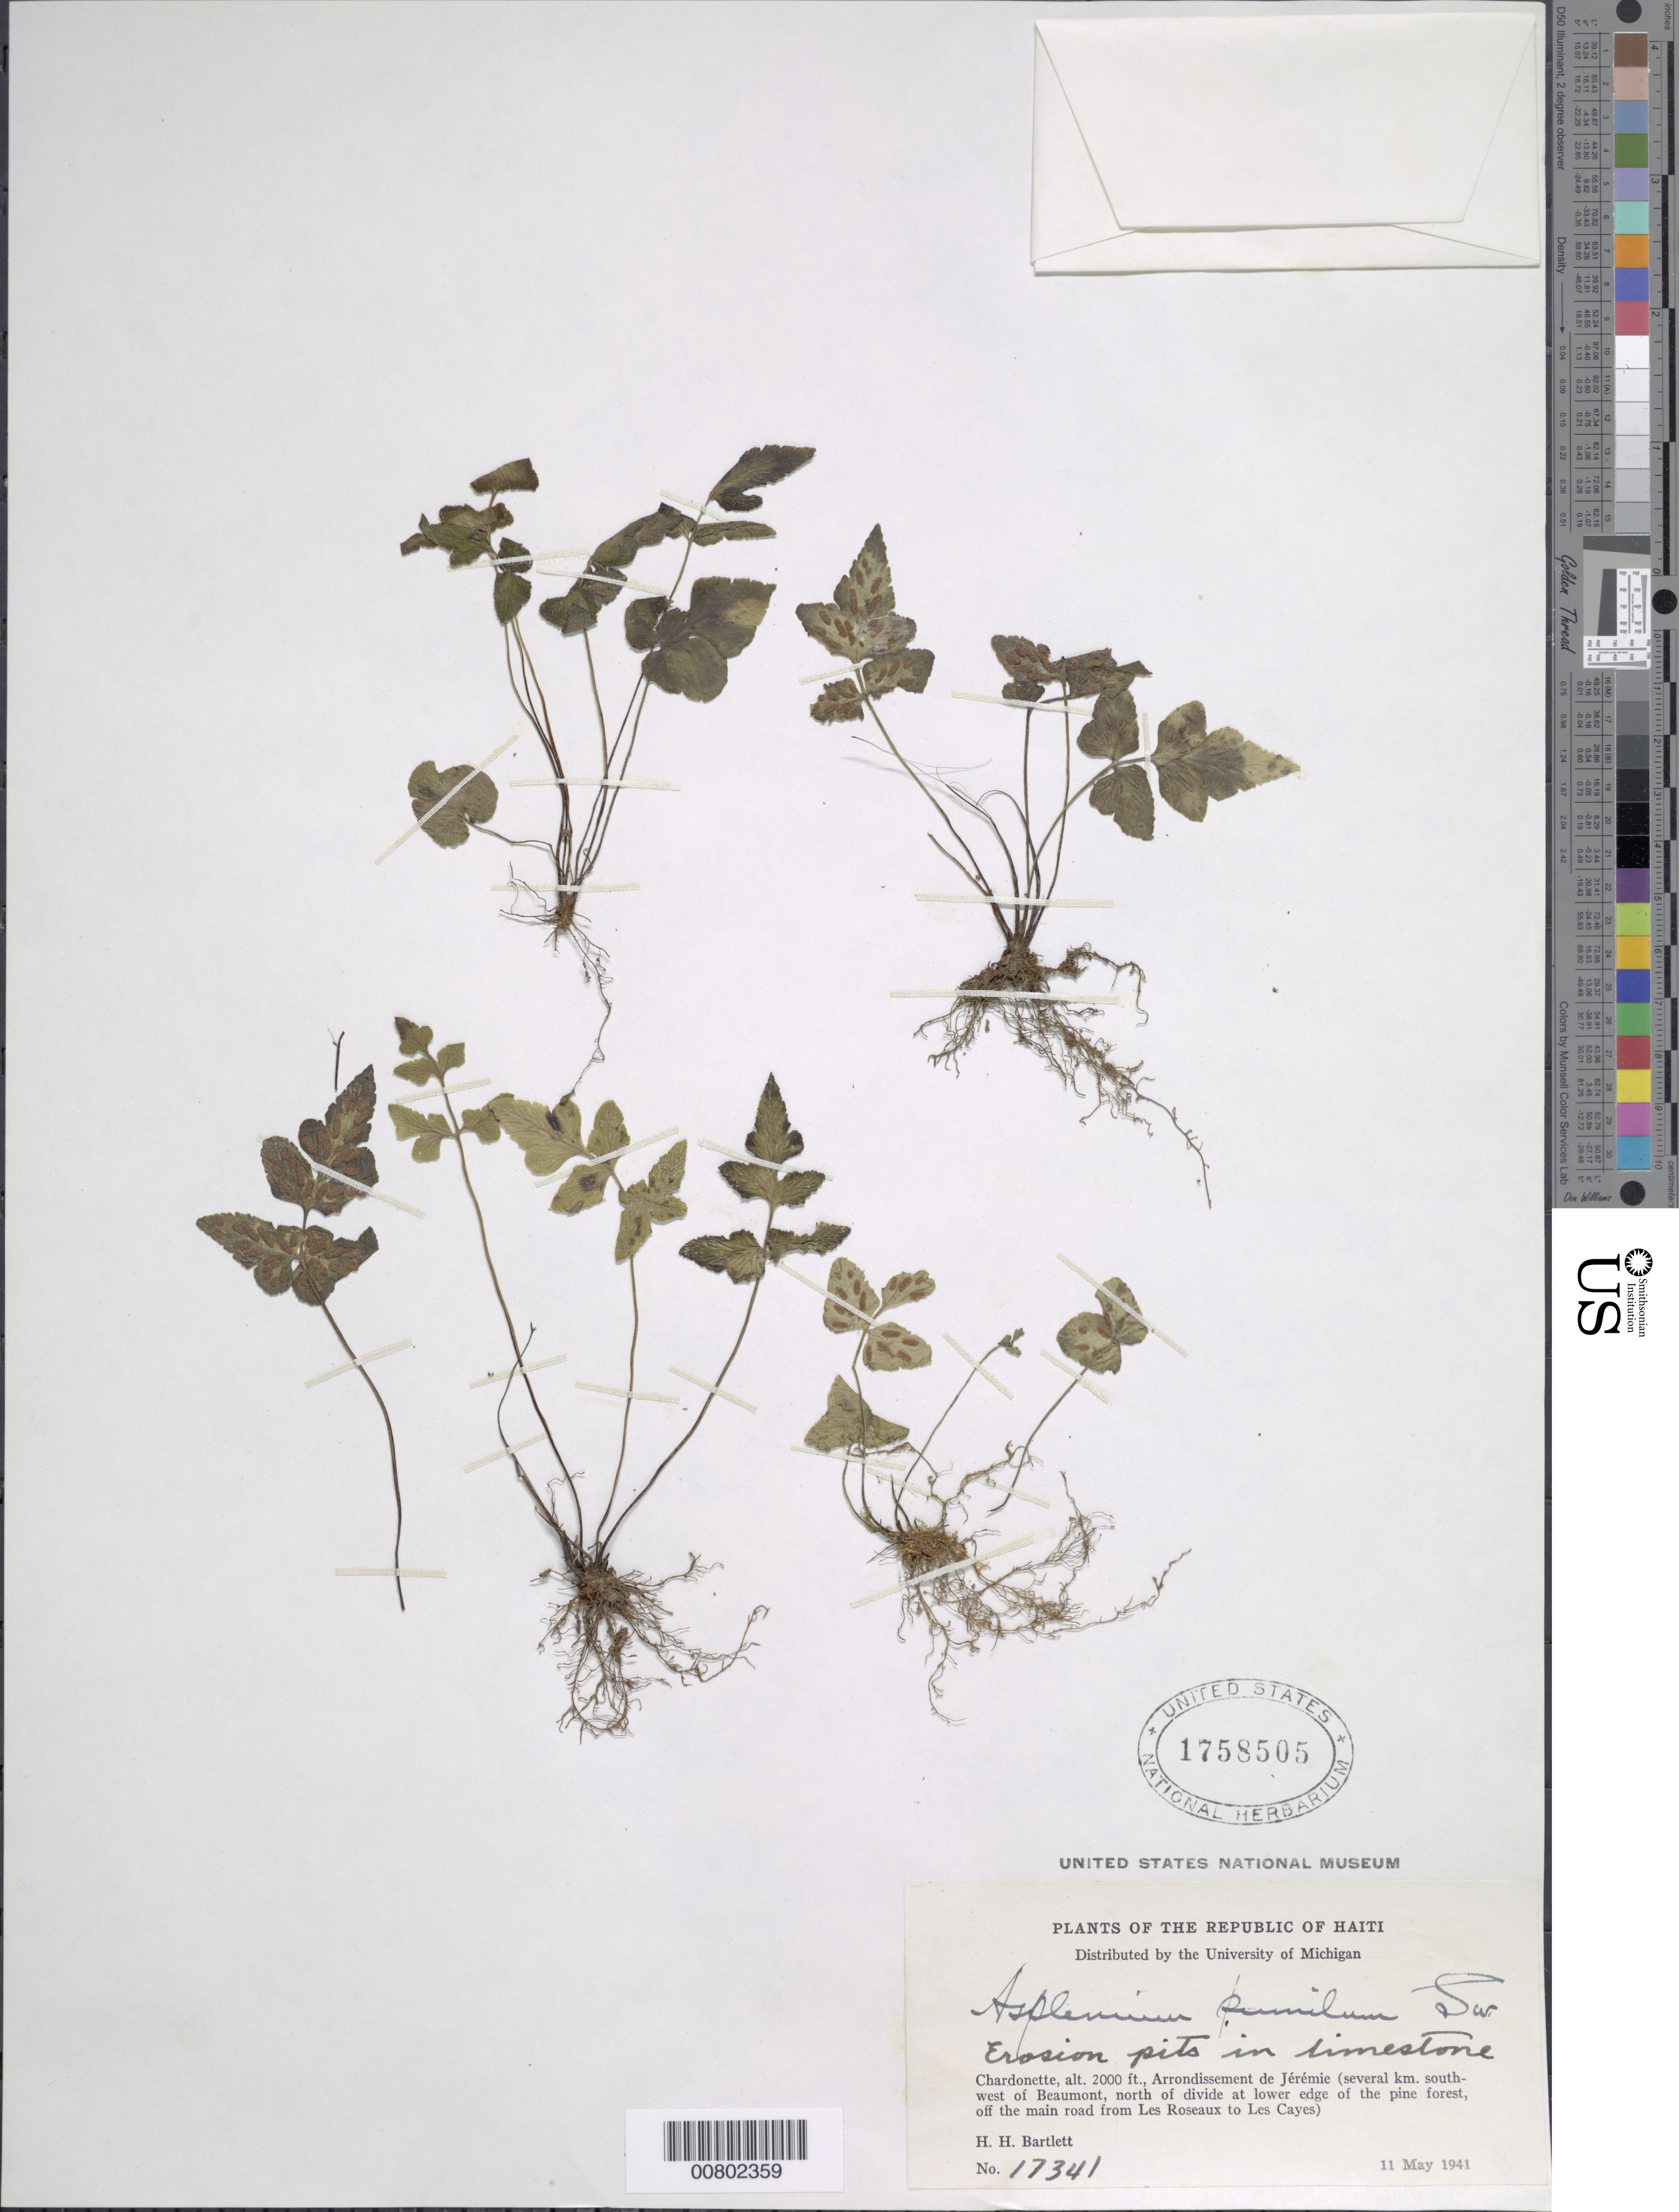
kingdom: Plantae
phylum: Tracheophyta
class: Polypodiopsida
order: Polypodiales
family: Aspleniaceae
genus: Asplenium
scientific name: Asplenium pumilum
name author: Sw.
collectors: H. H. Bartlett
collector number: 17341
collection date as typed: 11 May 1941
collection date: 1941-05-11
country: Haiti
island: Hispaniola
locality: Chardonette, Jérémie (several km SW of Beaumont, off main road from Les Roseaux to Les Cayes)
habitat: Lower edge of pine forest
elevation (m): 610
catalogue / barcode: US 1758505